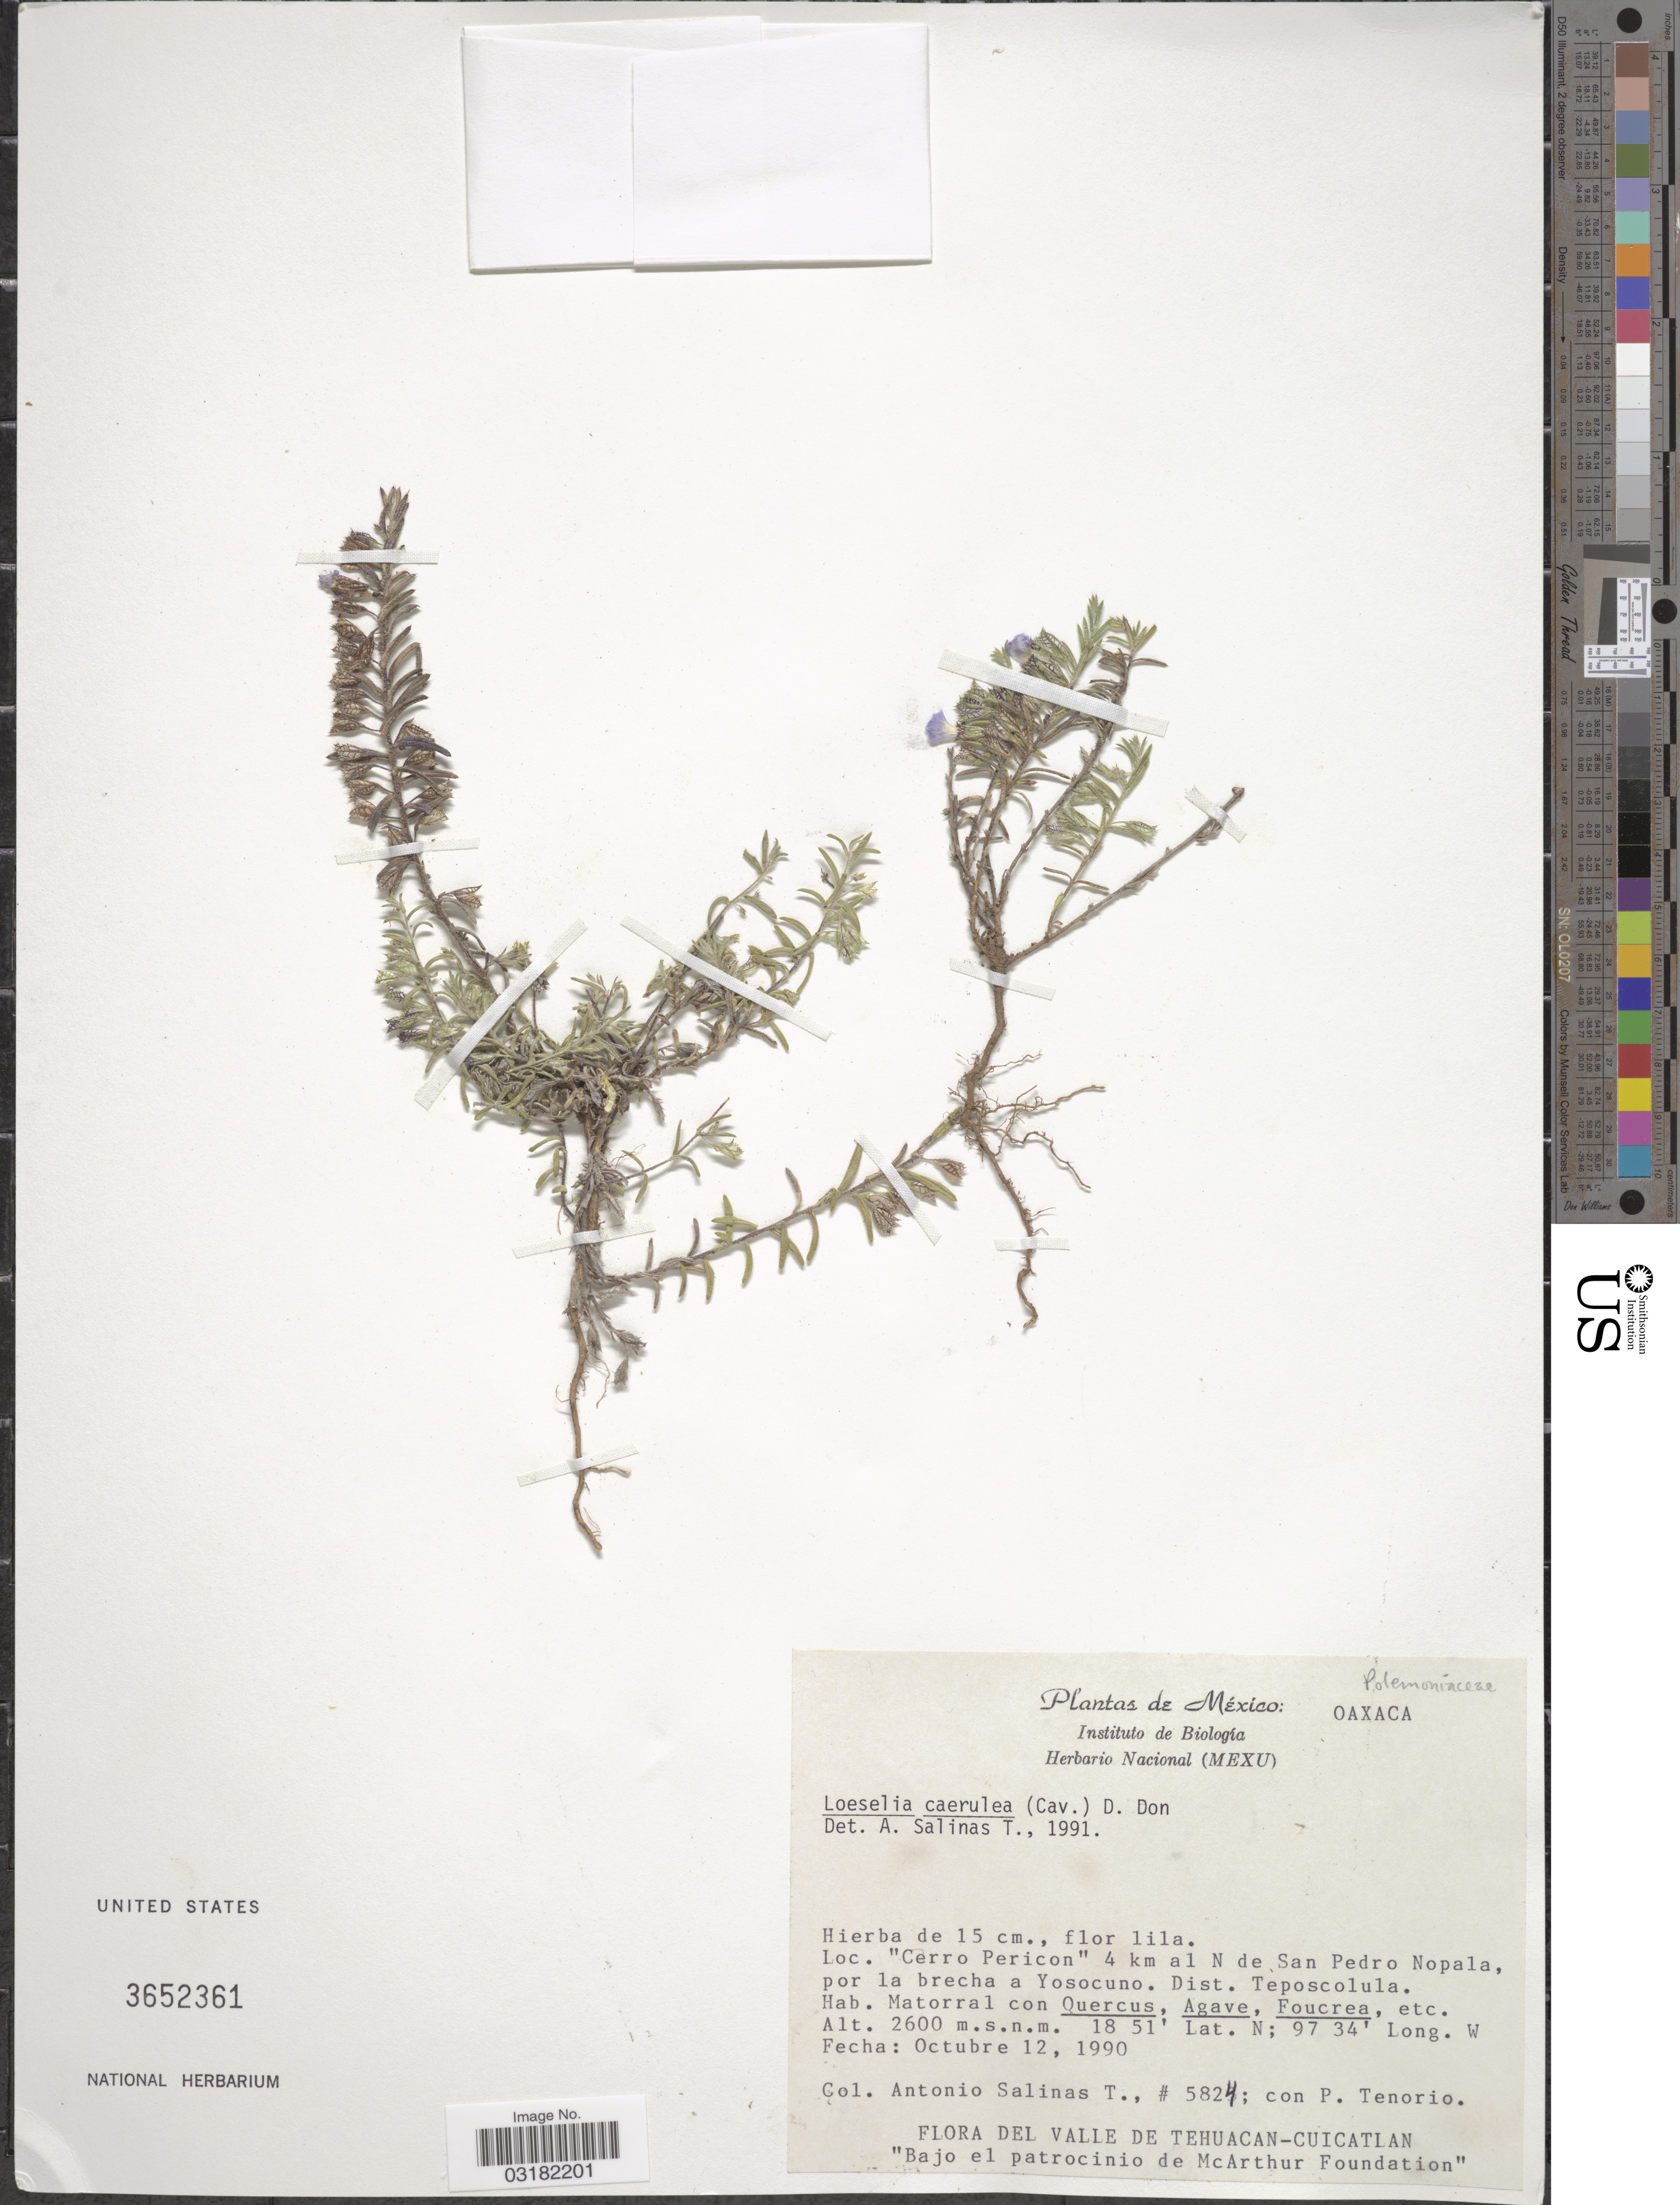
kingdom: Plantae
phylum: Tracheophyta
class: Magnoliopsida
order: Ericales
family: Polemoniaceae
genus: Loeselia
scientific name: Loeselia caerulea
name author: (Cav.) G. Don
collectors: A. Salinas T. & Tenorio, P.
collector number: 5824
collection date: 1990-10-12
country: Mexico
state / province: Oaxaca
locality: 'Cerro Pericon' 4 km al N de San Pedro Nopala, por la brecha a Yosocuno. Dist. Teposcolula. Valle de Tehuacan-Cuicatlan.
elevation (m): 2600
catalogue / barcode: US 3652361